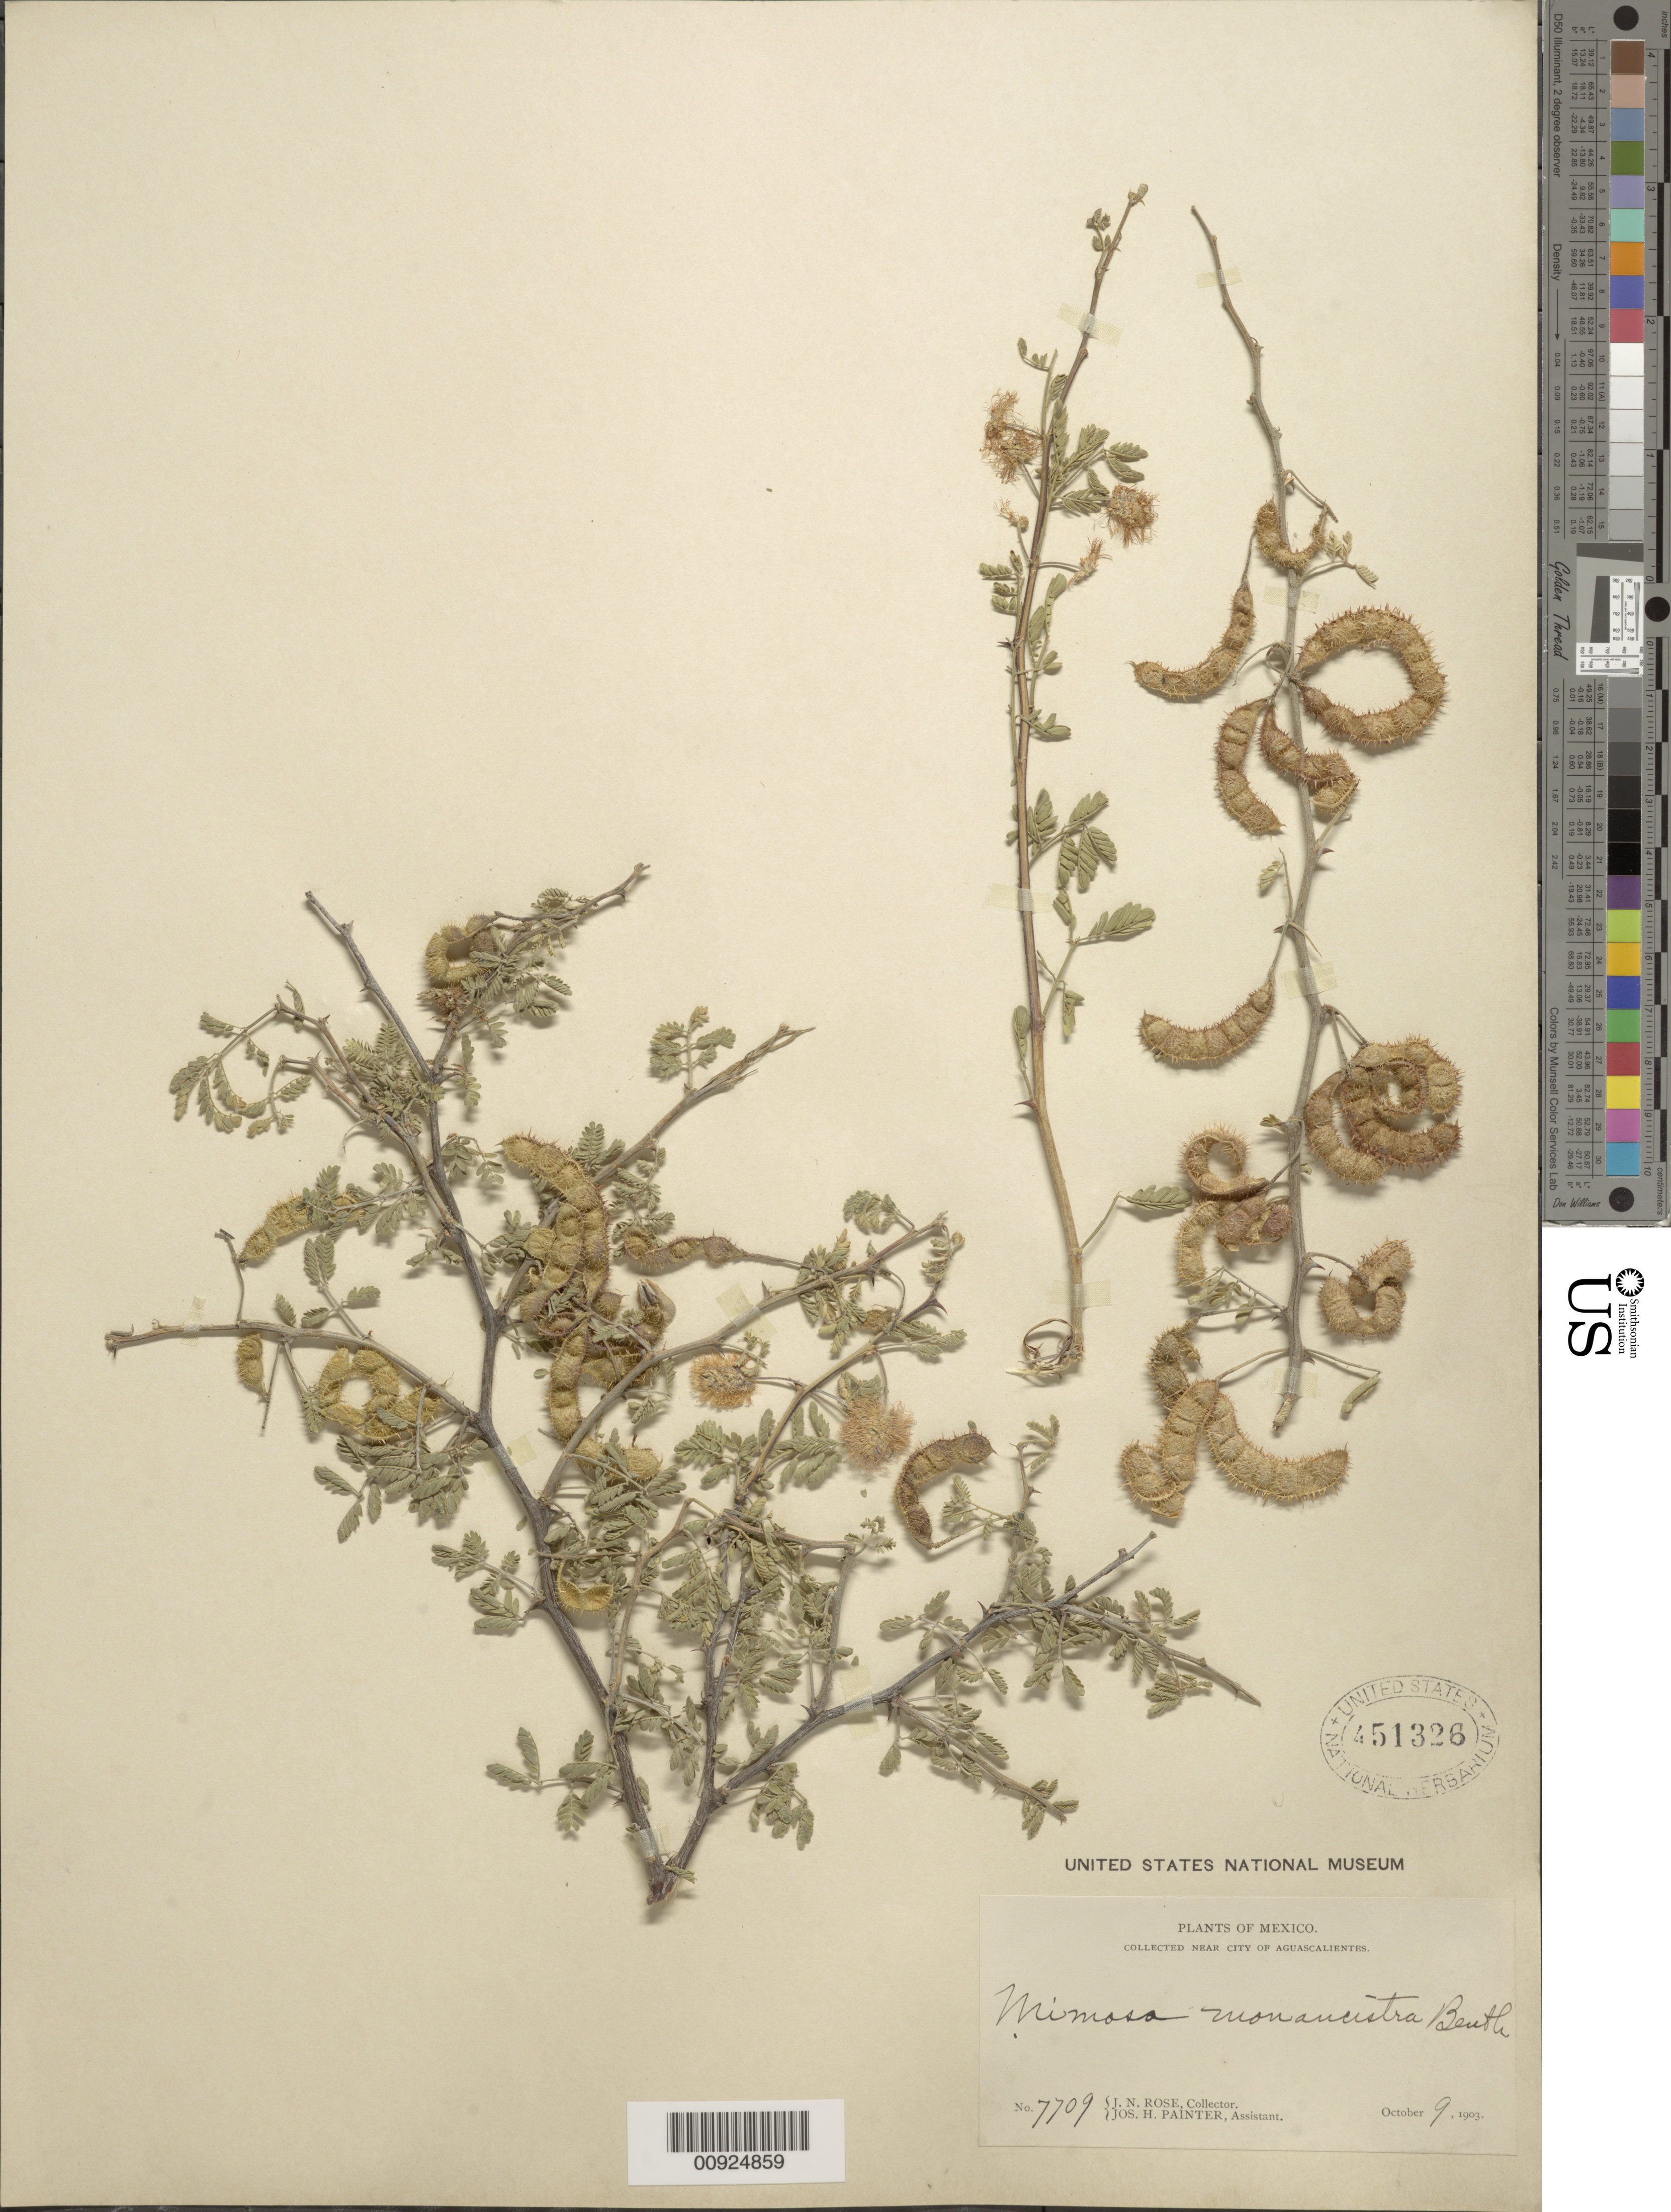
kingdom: Plantae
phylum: Tracheophyta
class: Magnoliopsida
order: Fabales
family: Fabaceae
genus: Mimosa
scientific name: Mimosa monancistra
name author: Benth.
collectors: J. N. Rose & J. H. Painter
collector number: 7709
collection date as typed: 09 Oct 1903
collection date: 1903-10-09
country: Mexico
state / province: Aguascalientes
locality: Near city of Aguascalientes.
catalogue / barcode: US 451326